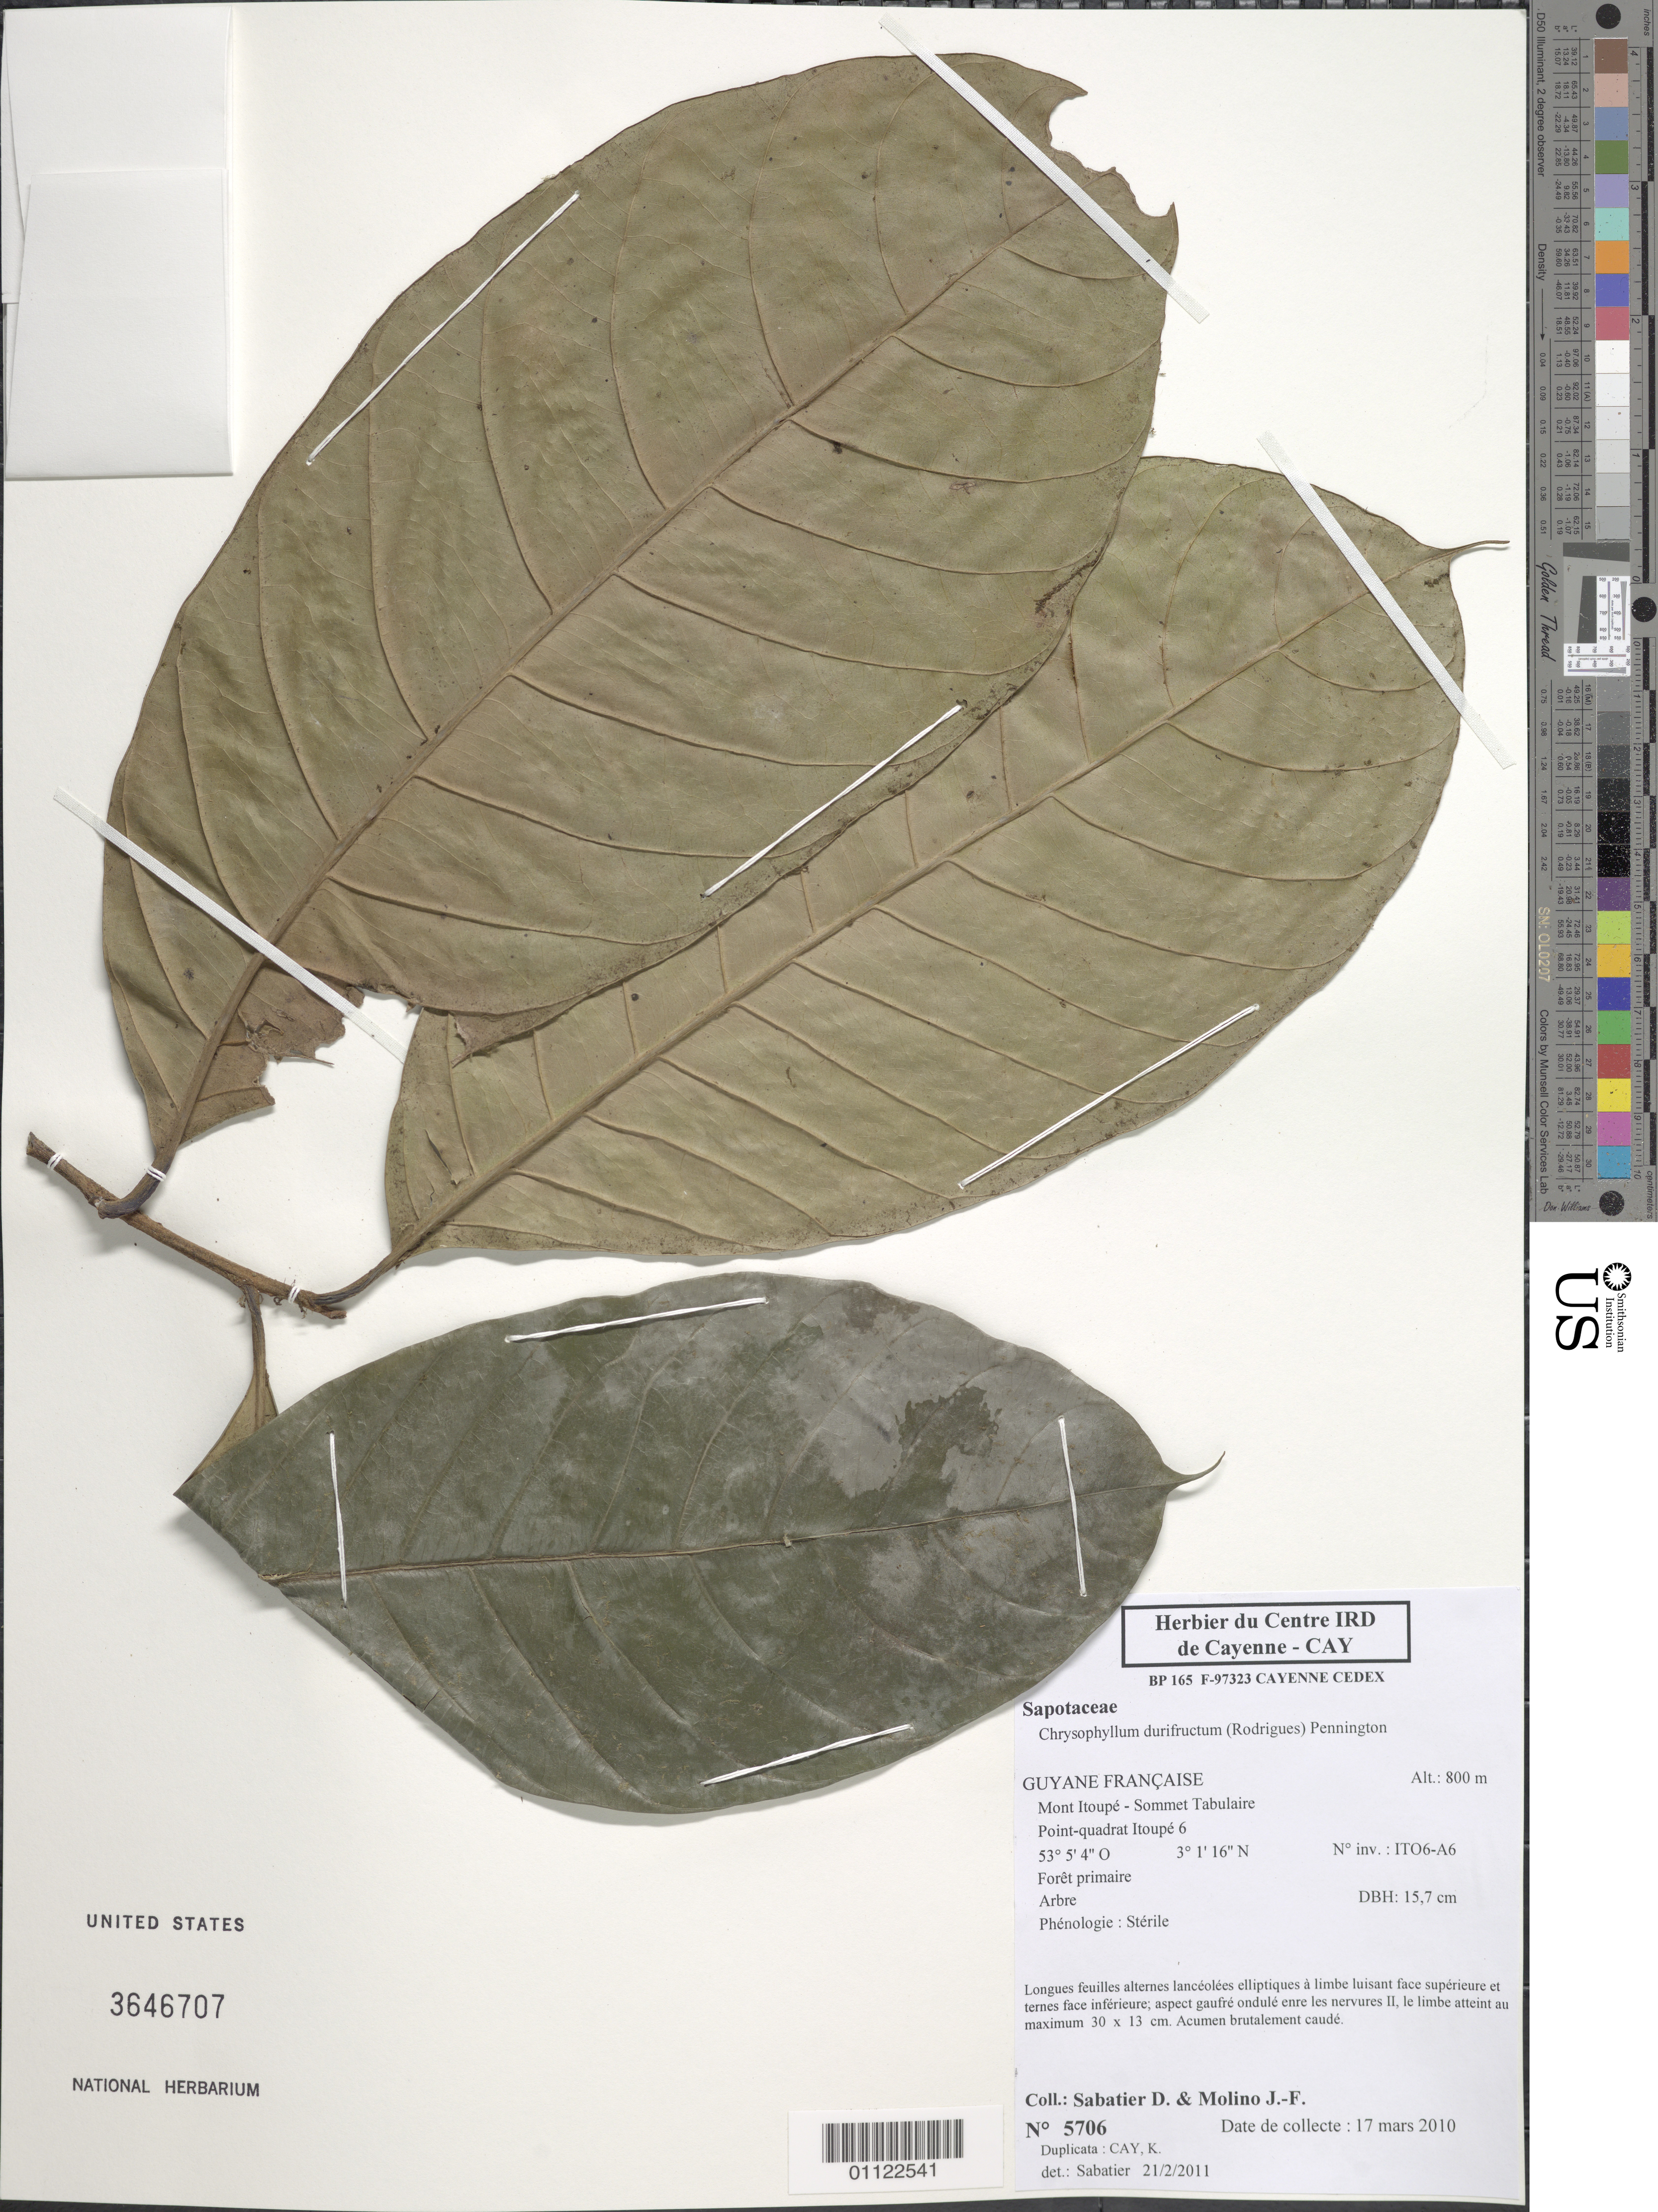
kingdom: Plantae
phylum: Tracheophyta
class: Magnoliopsida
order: Ericales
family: Sapotaceae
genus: Chrysophyllum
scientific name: Chrysophyllum durifructum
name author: (W.A. Rodrigues) T.D. Penn.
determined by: Sabatier, D.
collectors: D. Sabatier & J. Molino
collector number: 5706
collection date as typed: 17-Mar-10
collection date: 1910-03-17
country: French Guiana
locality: Mont Itoupé - Sommet Tabulaire, Point-quardrat Itoupé 6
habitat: Forêt primaire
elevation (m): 800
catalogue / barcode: US 3646707